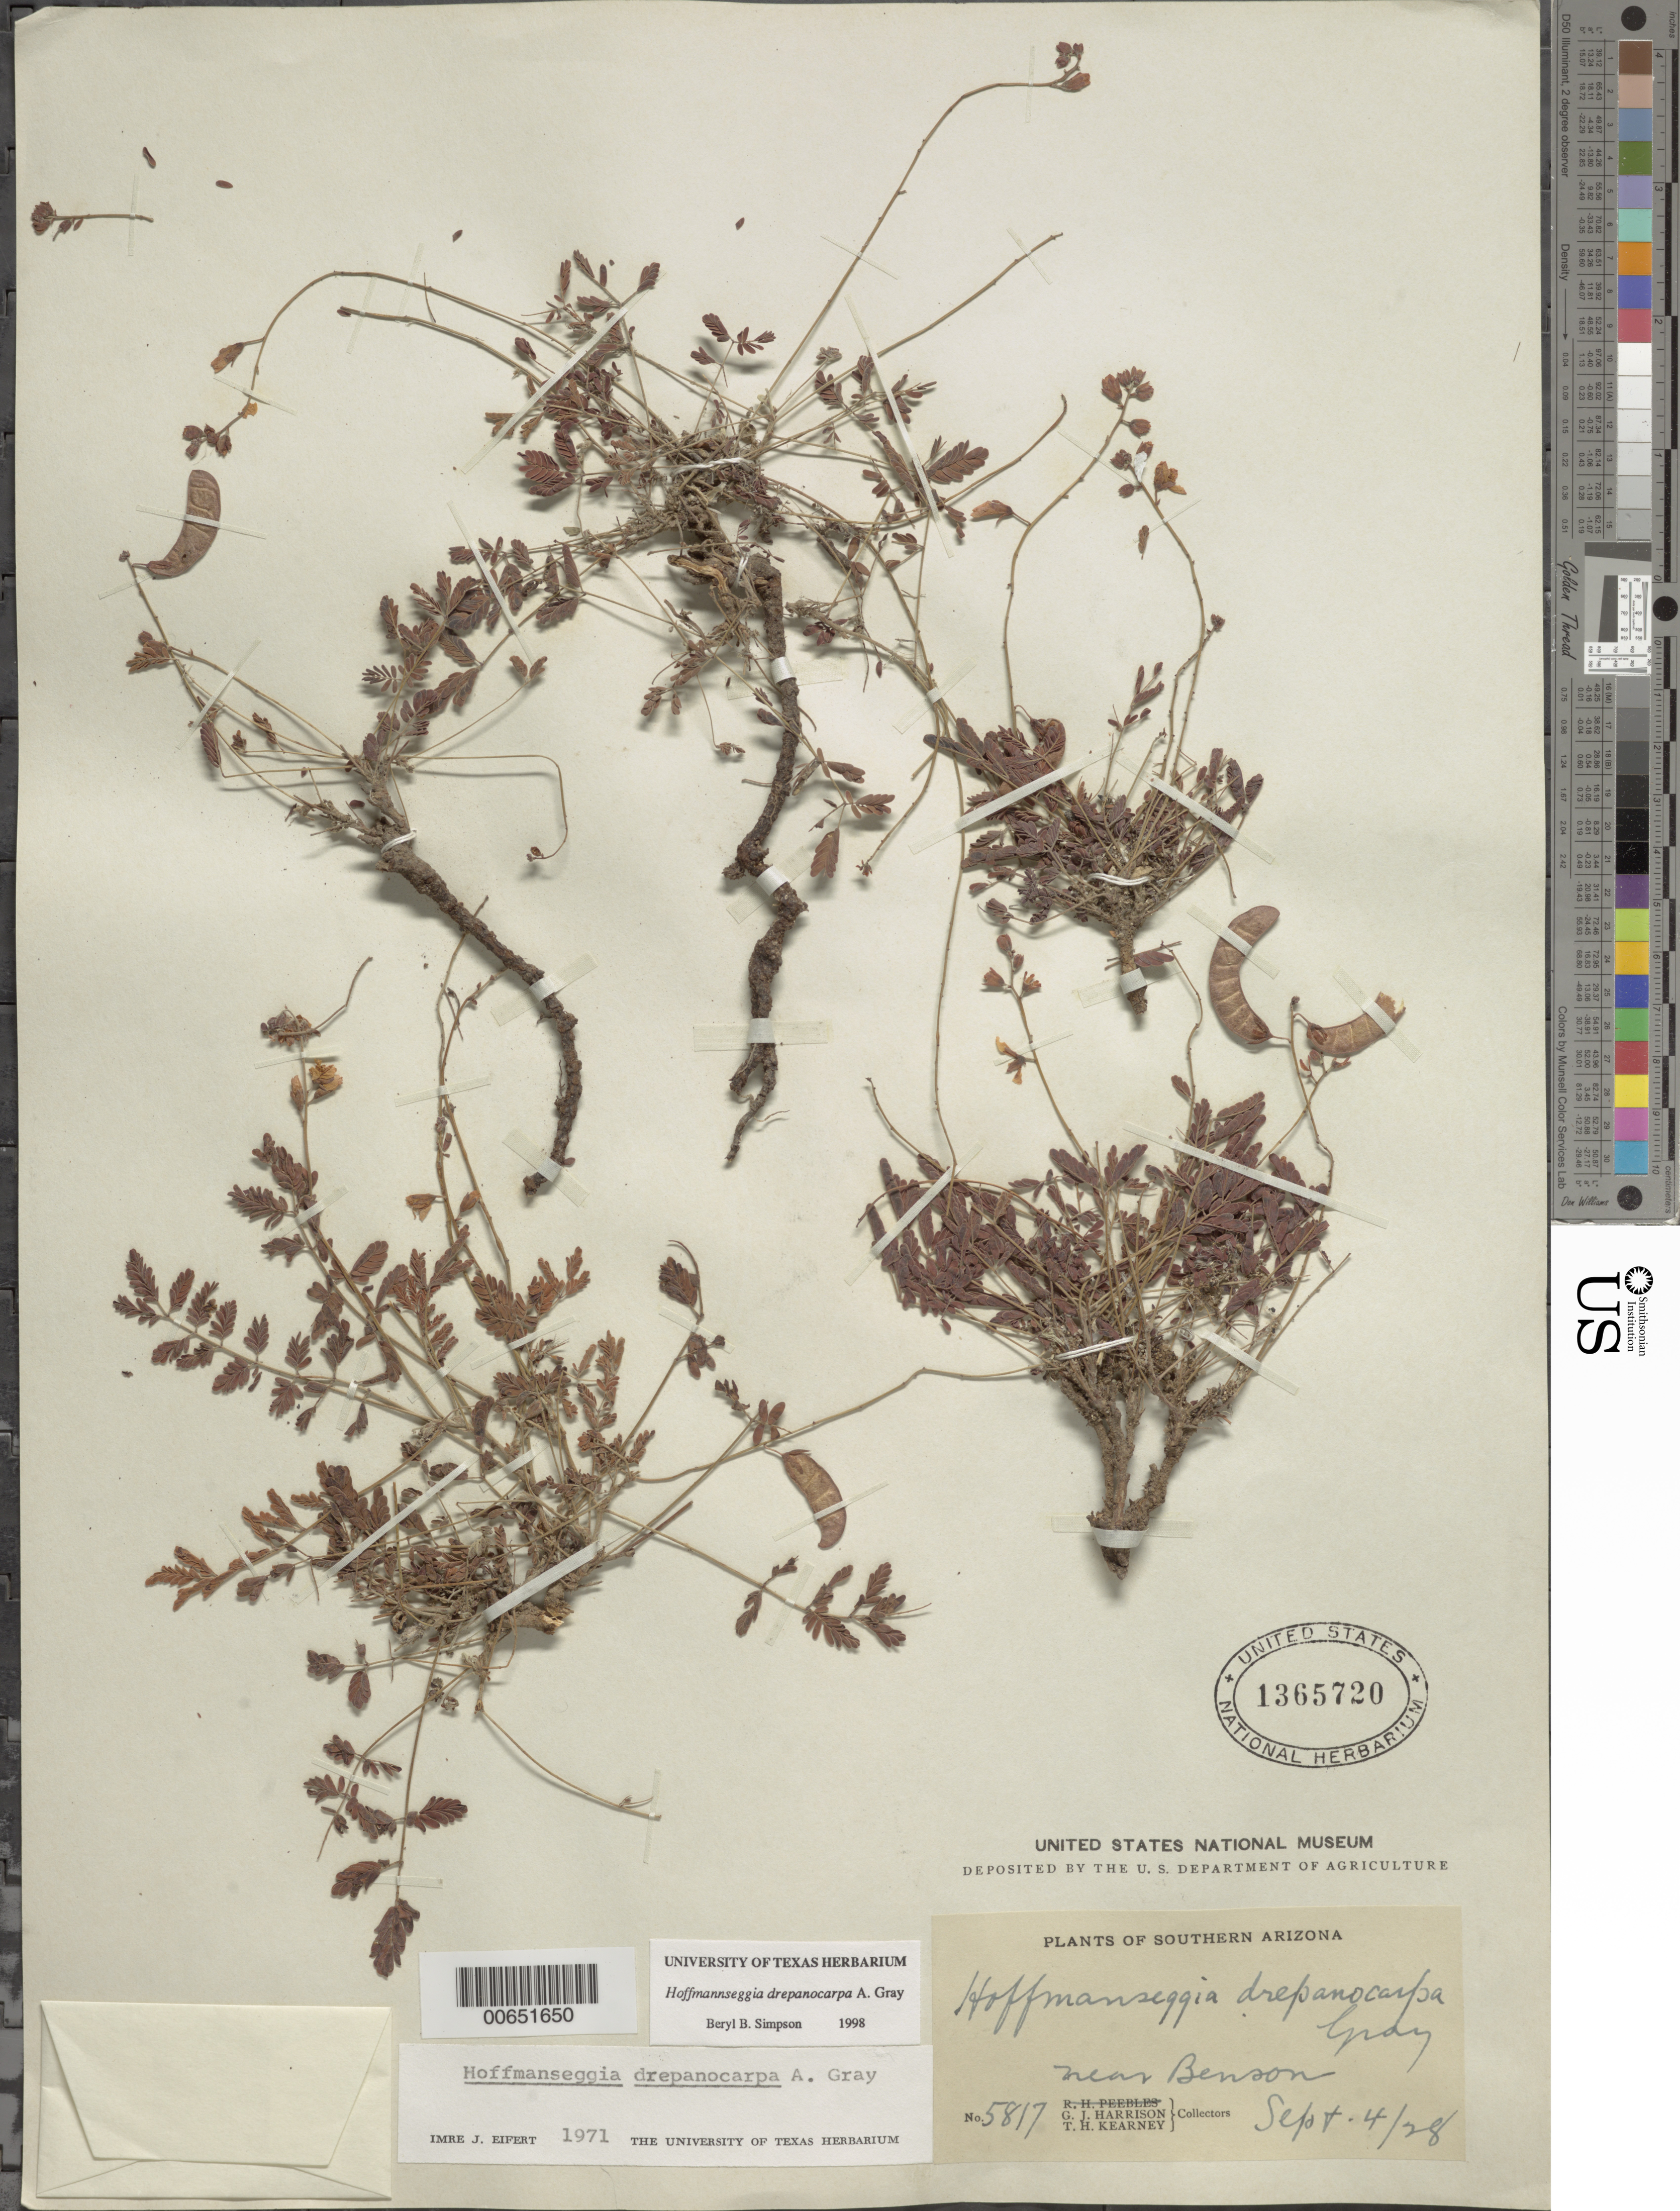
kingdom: Plantae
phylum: Tracheophyta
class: Magnoliopsida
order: Fabales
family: Fabaceae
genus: Hoffmannseggia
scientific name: Hoffmannseggia drepanocarpa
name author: A. Gray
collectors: G. J. Harrison & T. H. Kearney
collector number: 5817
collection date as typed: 04 Sep 1928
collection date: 1928-09-04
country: United States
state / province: Arizona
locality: Near Benson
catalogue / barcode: US 1365720